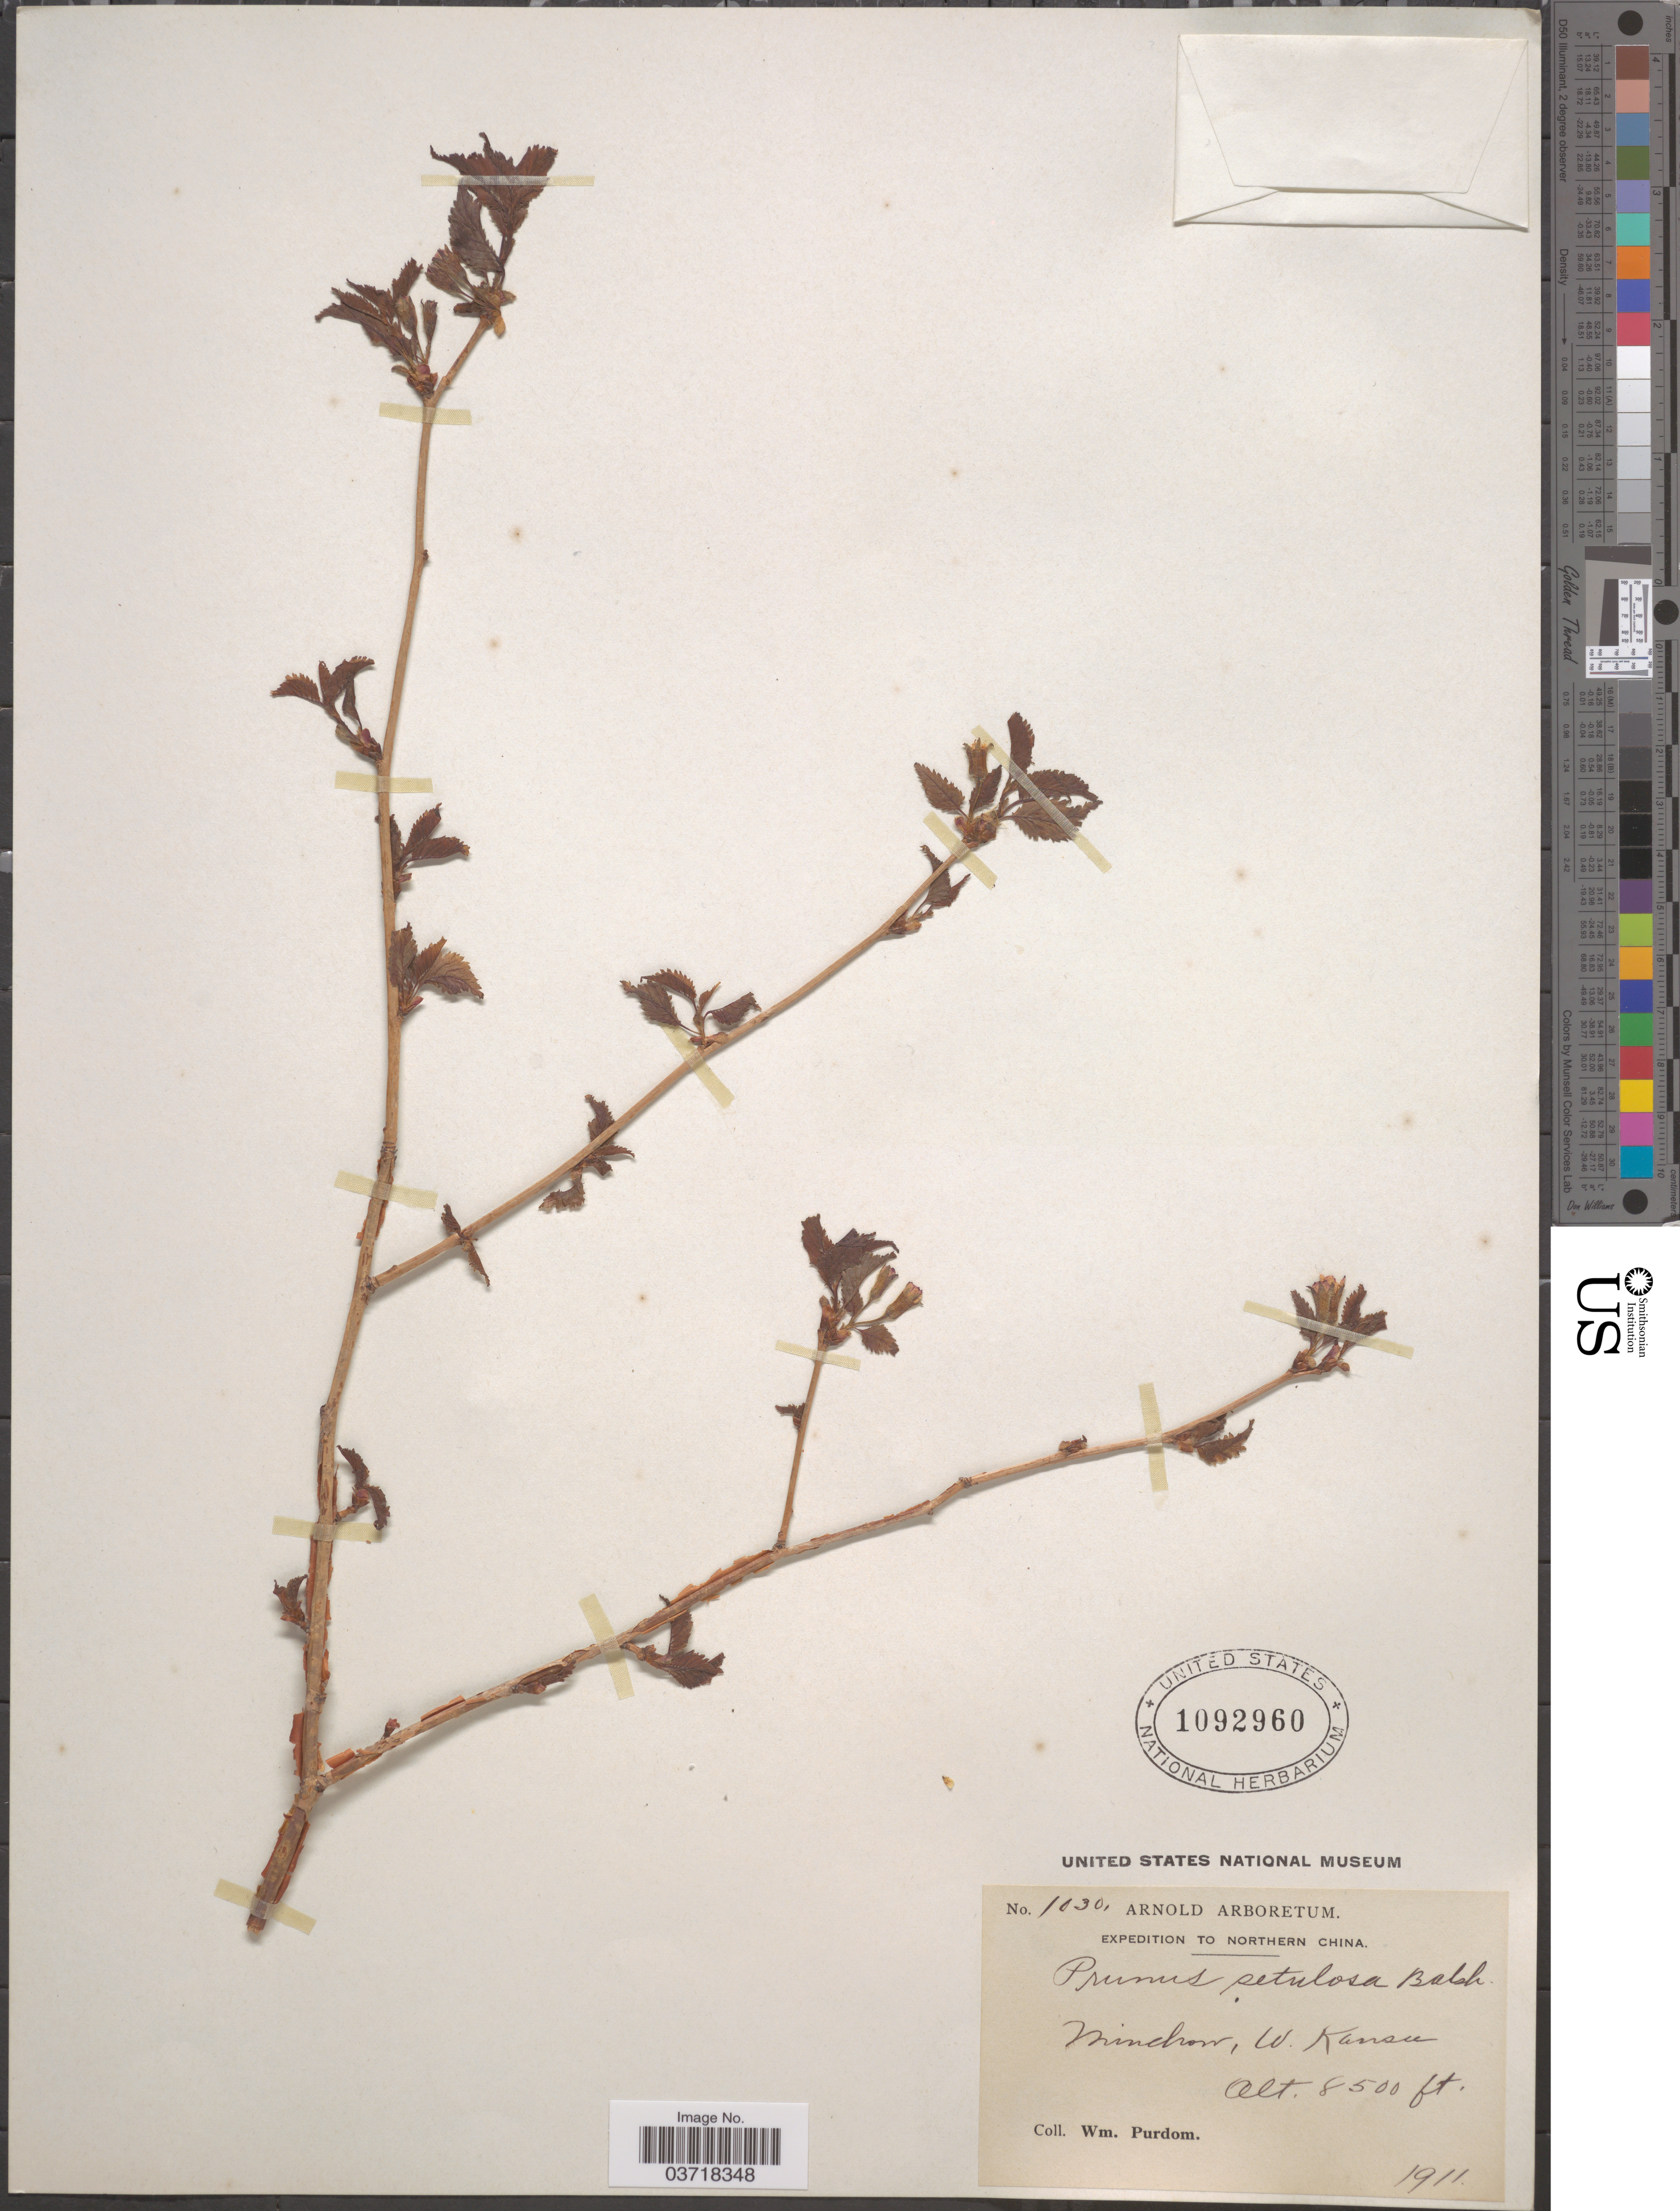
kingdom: Plantae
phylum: Tracheophyta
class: Magnoliopsida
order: Rosales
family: Rosaceae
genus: Prunus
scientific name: Prunus setulosa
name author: Batalin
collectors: W. Purdom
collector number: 1030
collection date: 1911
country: China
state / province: Gansu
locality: Northern China. Minchow, W. Kansu.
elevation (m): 2591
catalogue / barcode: US 1092960